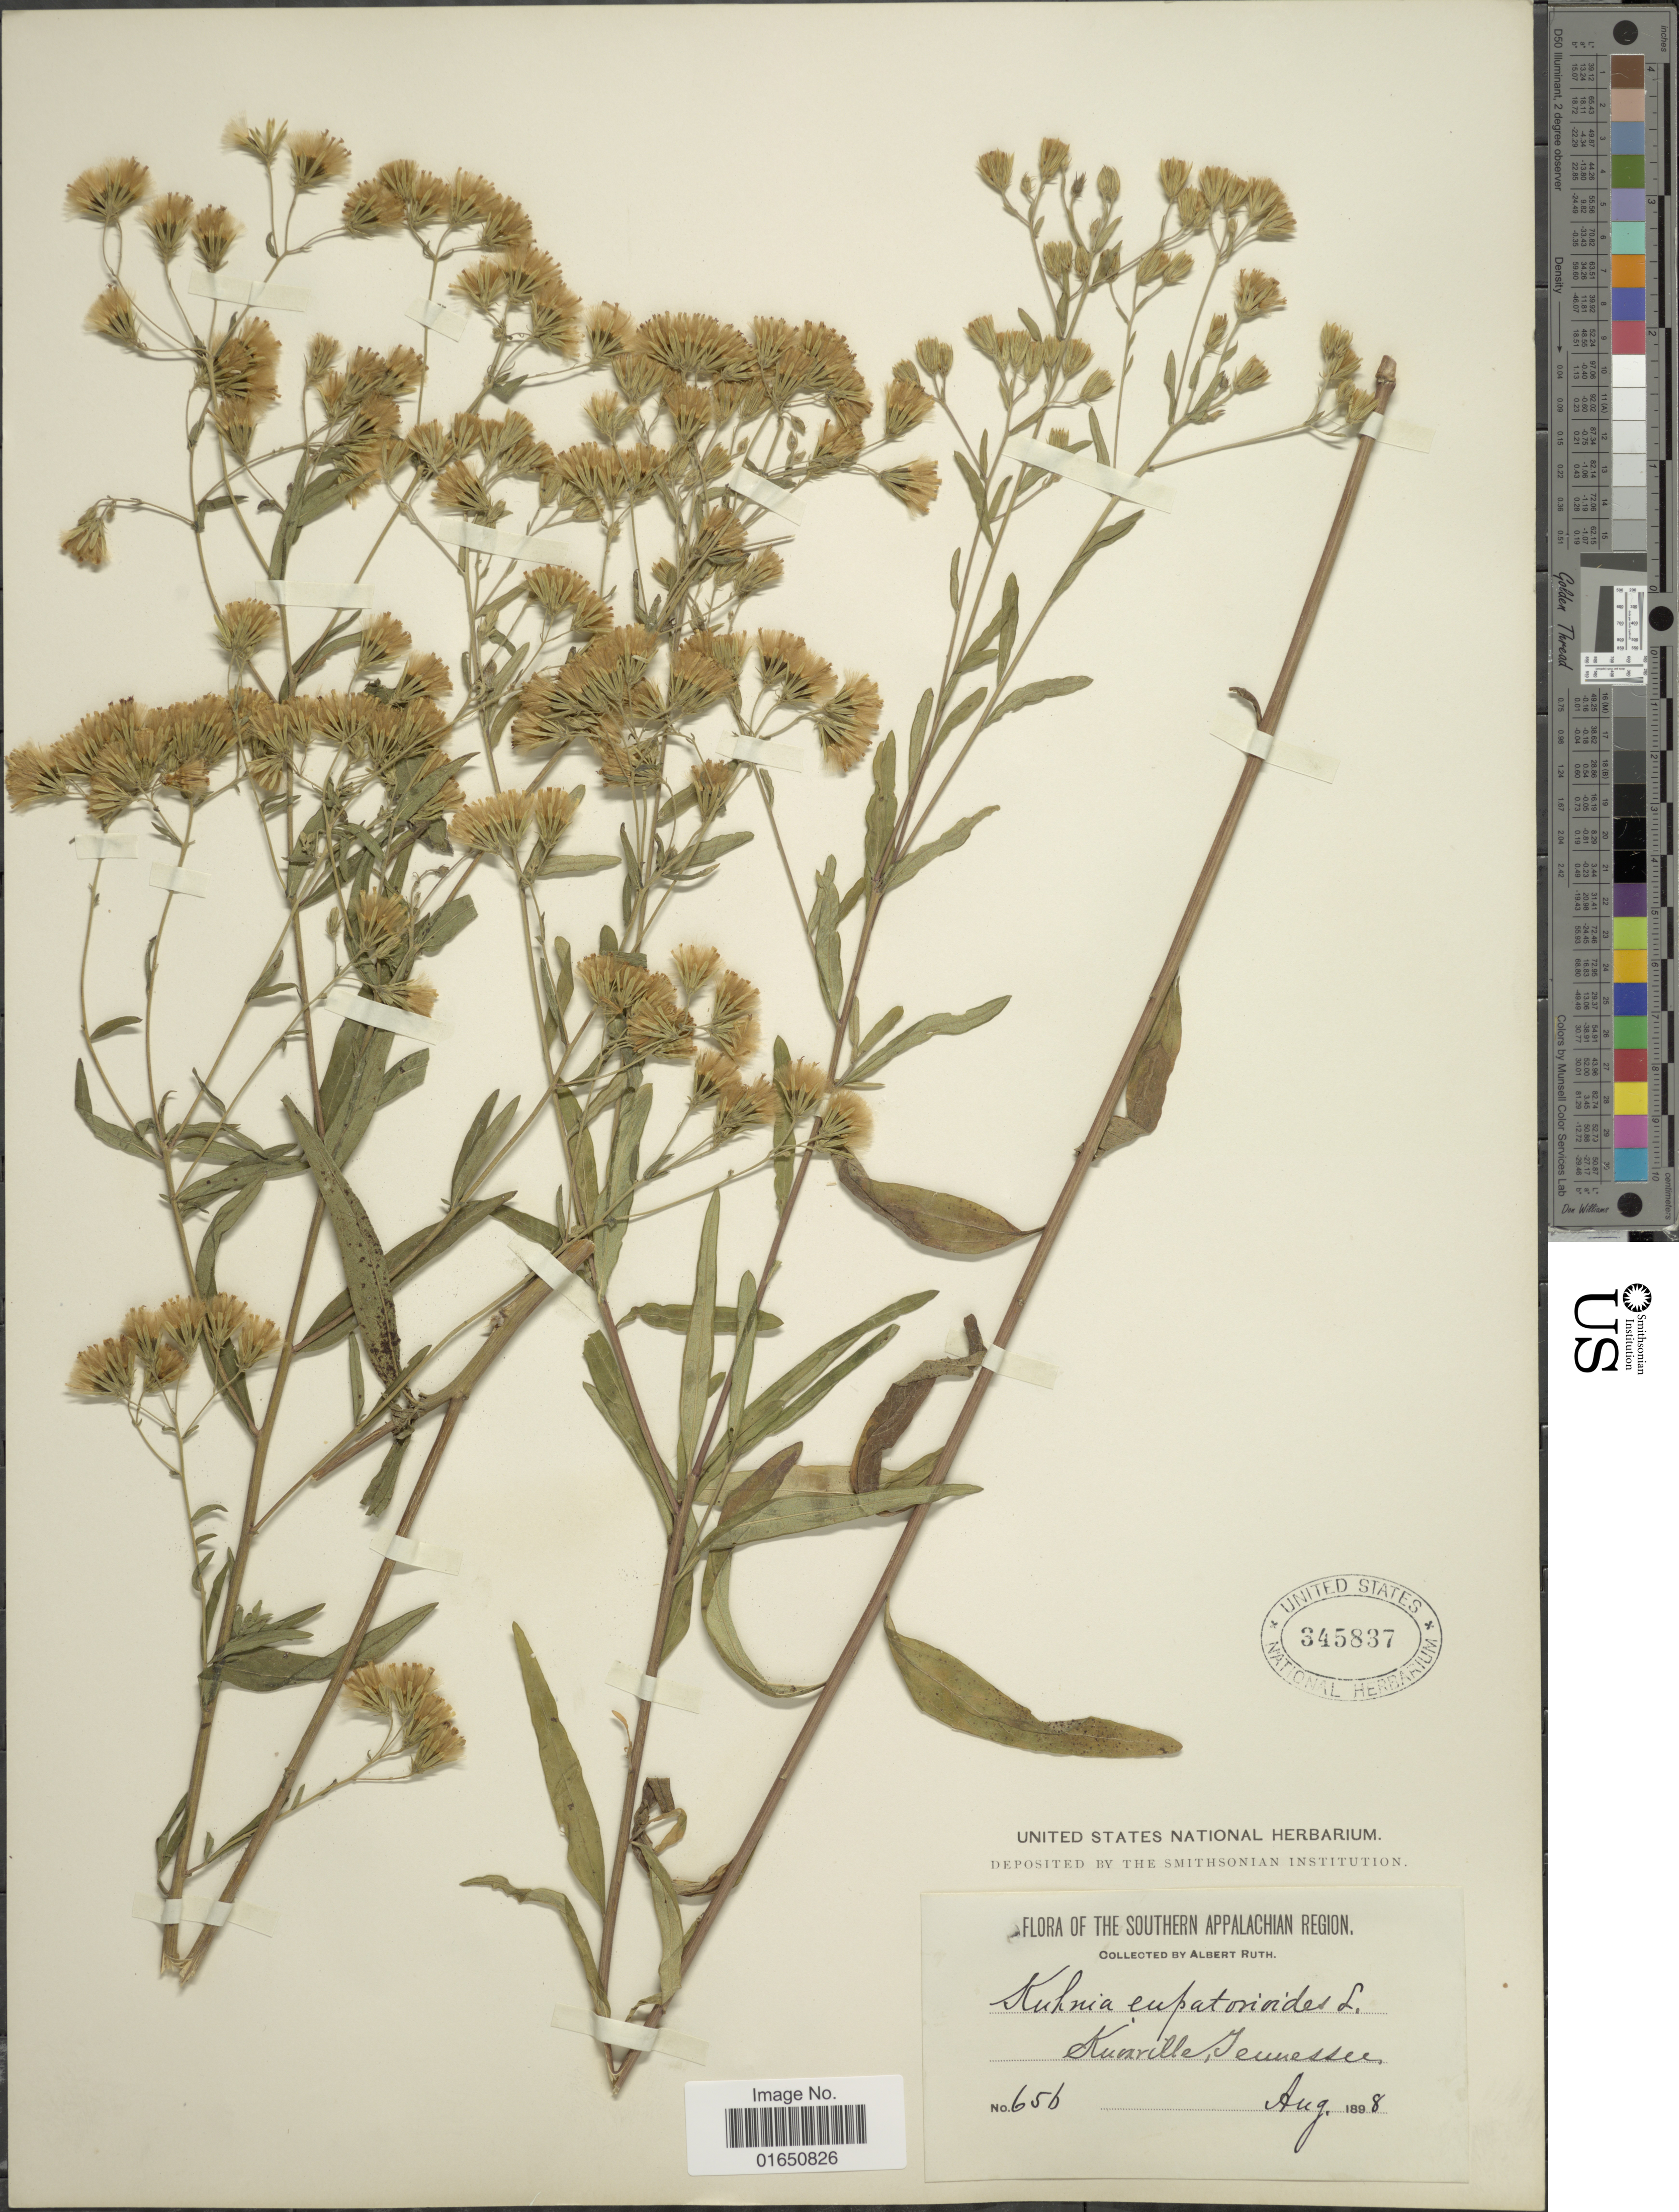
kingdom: Plantae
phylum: Tracheophyta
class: Magnoliopsida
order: Asterales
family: Asteraceae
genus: Brickellia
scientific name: Brickellia eupatorioides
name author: (L.) Shinners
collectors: A. Ruth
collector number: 656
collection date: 1898-08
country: United States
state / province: Tennessee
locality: Knoxville, Tenn. Southern Appalachian Region.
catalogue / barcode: US 345837